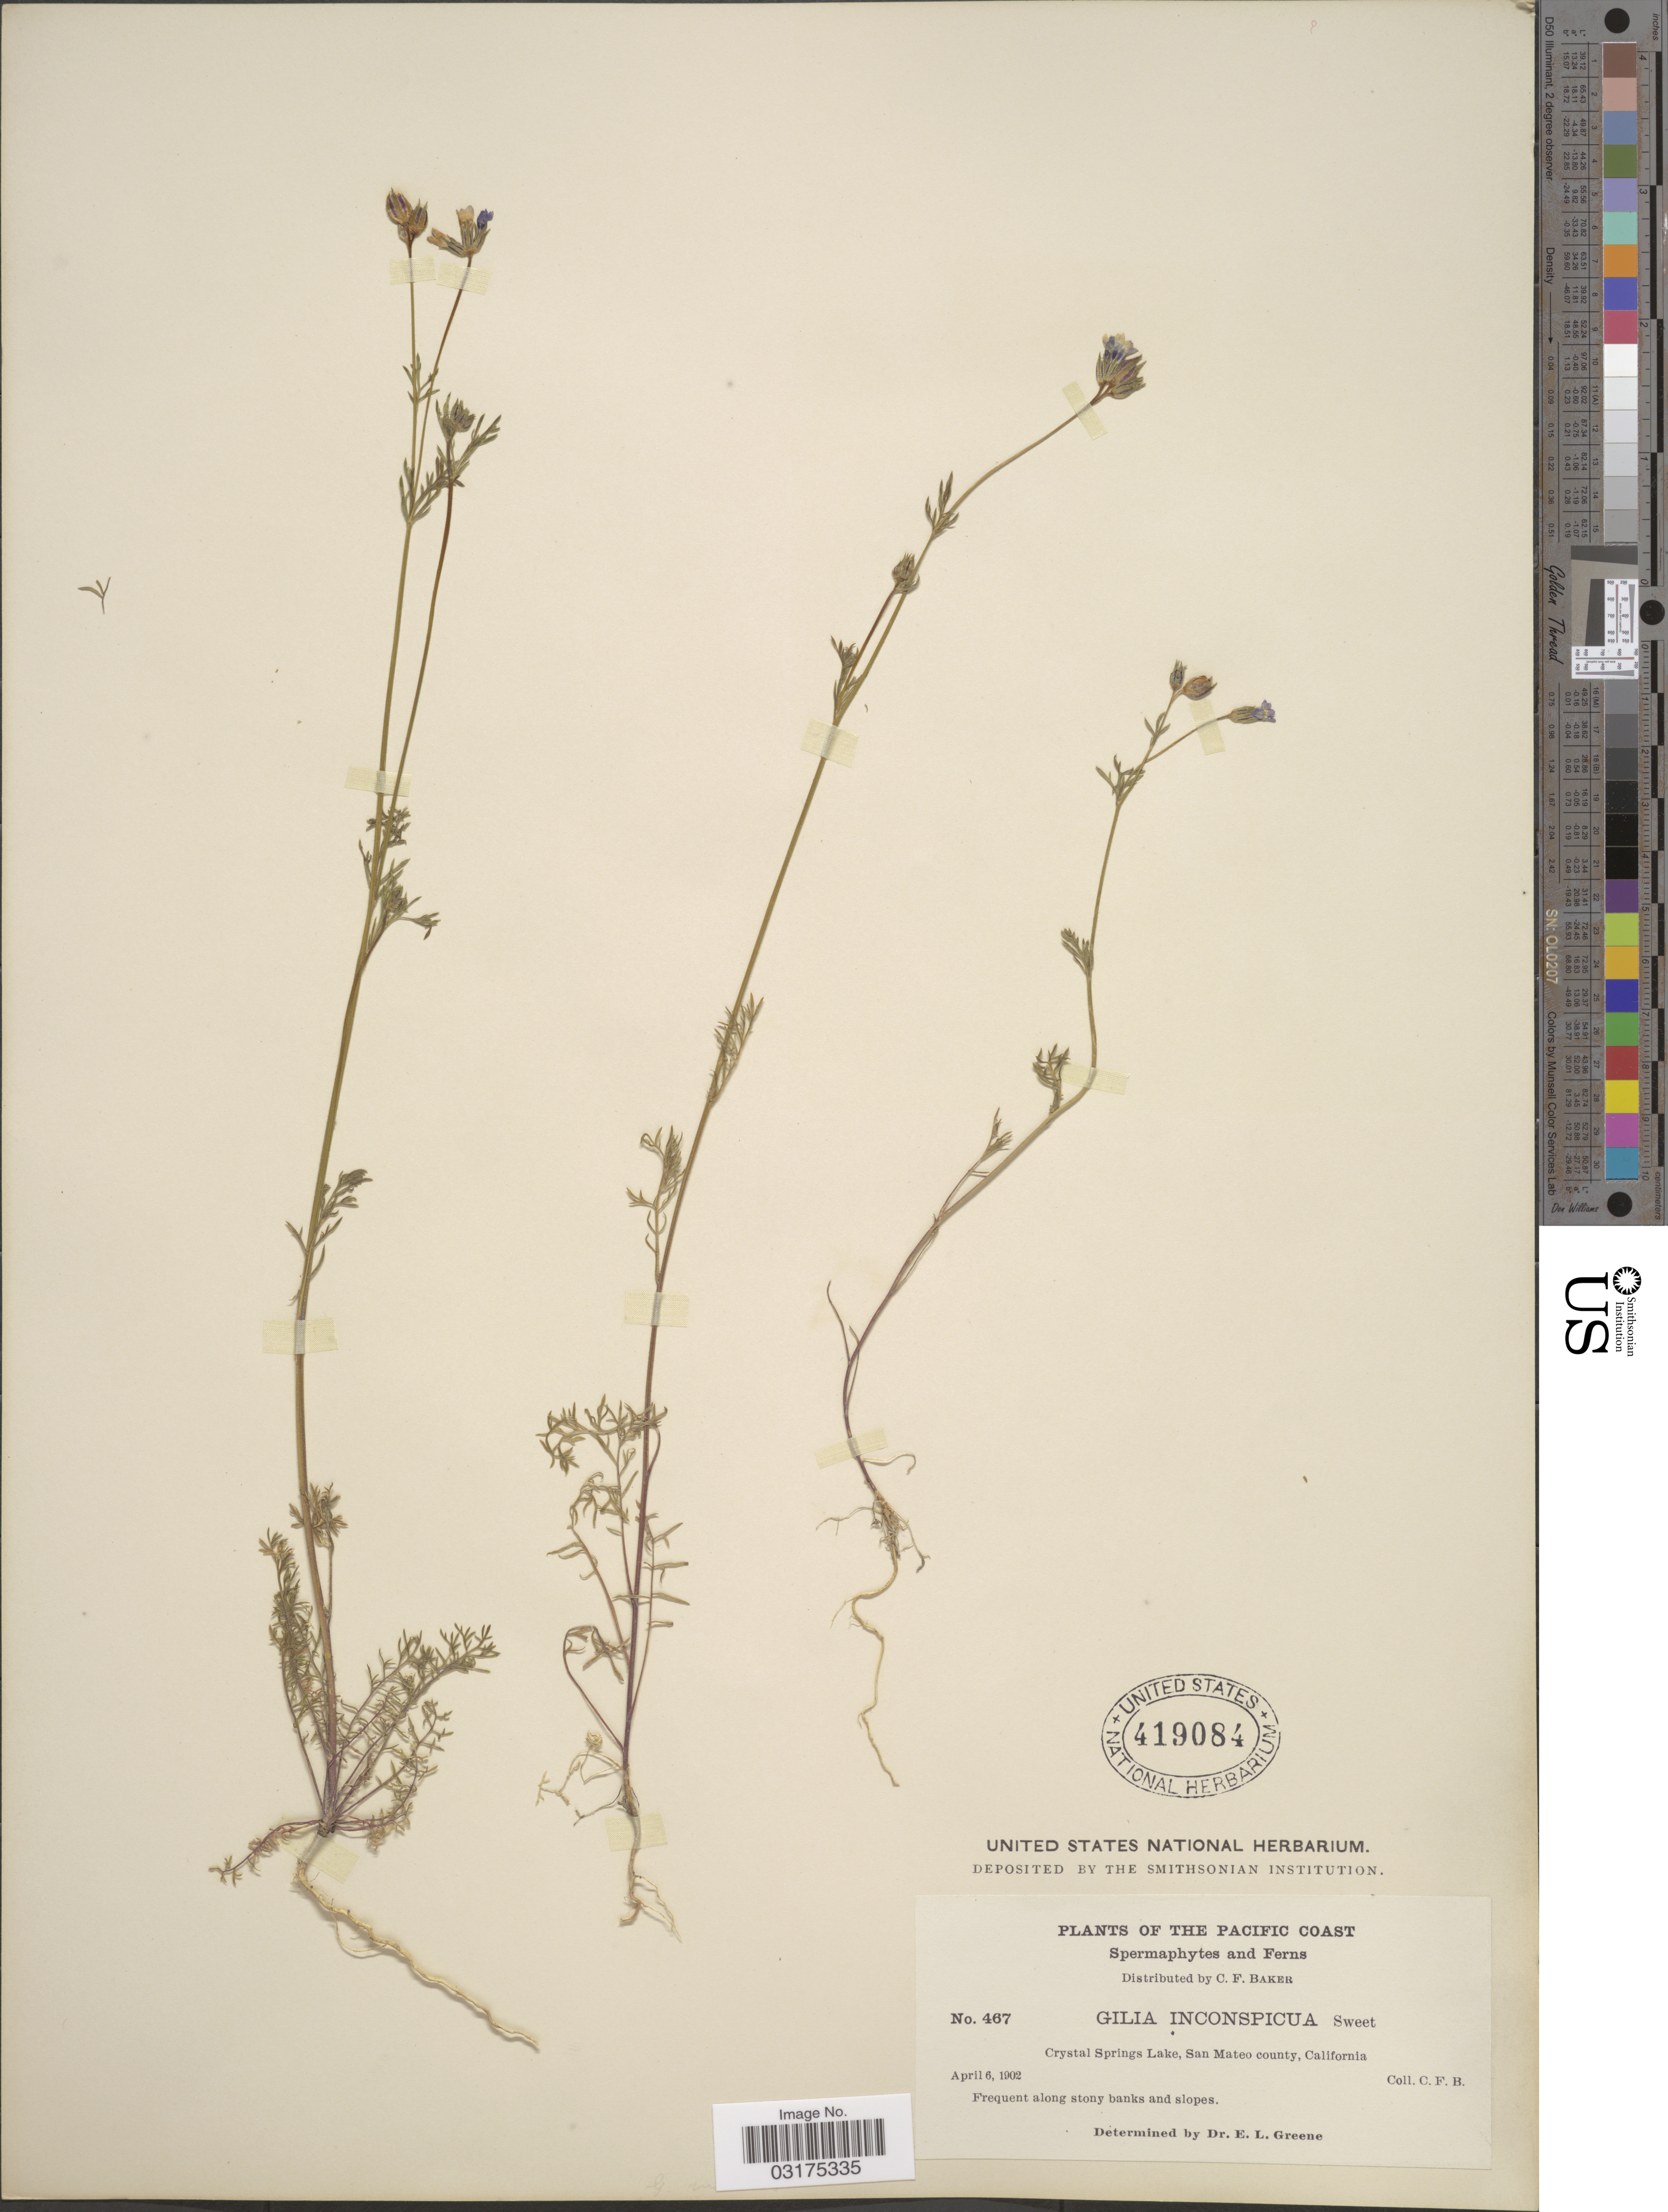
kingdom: Plantae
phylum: Tracheophyta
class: Magnoliopsida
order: Ericales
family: Polemoniaceae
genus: Gilia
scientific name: Gilia clivorum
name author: (Jeps.) V.E. Grant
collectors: C. F. Baker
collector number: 467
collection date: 1902-04-06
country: United States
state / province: California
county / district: San Mateo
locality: The Pacific Coast, Crystal Springs Lake, San Mateo county.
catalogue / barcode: US 419084